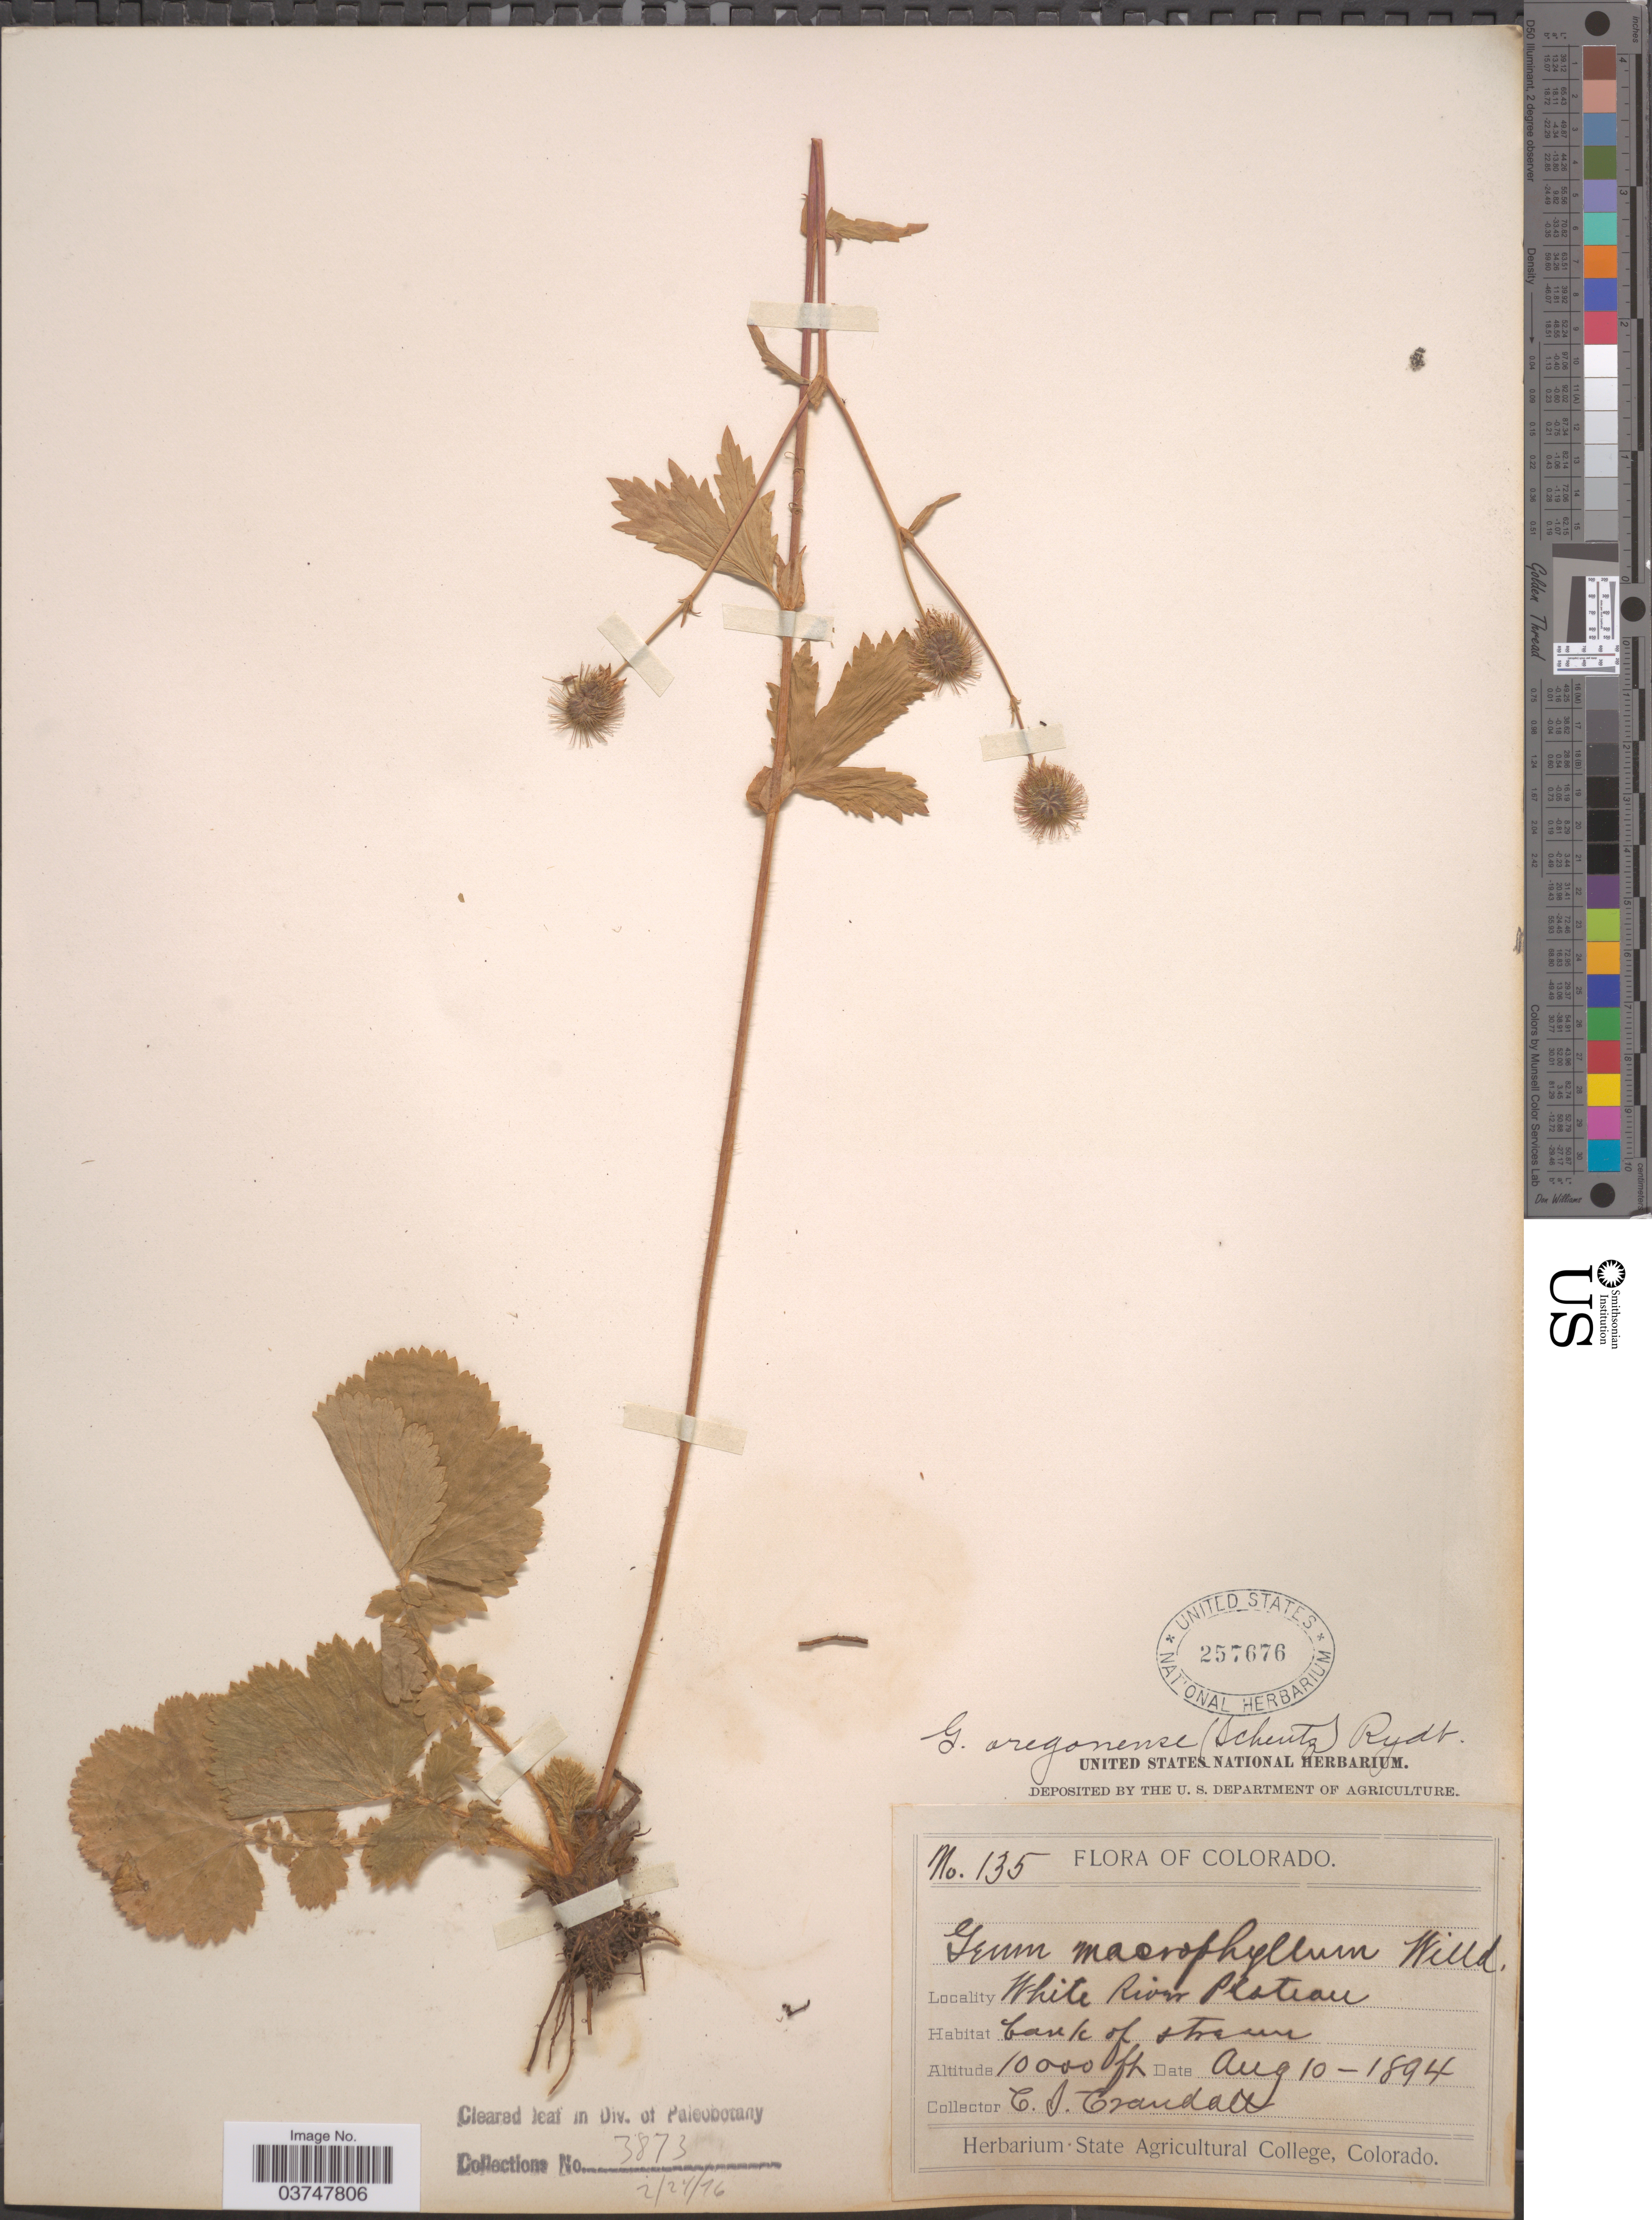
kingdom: Plantae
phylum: Tracheophyta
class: Magnoliopsida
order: Rosales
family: Rosaceae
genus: Geum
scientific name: Geum oregonense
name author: Rydb.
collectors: C. Crandall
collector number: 135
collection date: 1894-08-10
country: United States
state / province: Colorado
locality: White River Plateau.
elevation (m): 3048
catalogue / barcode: US 257676